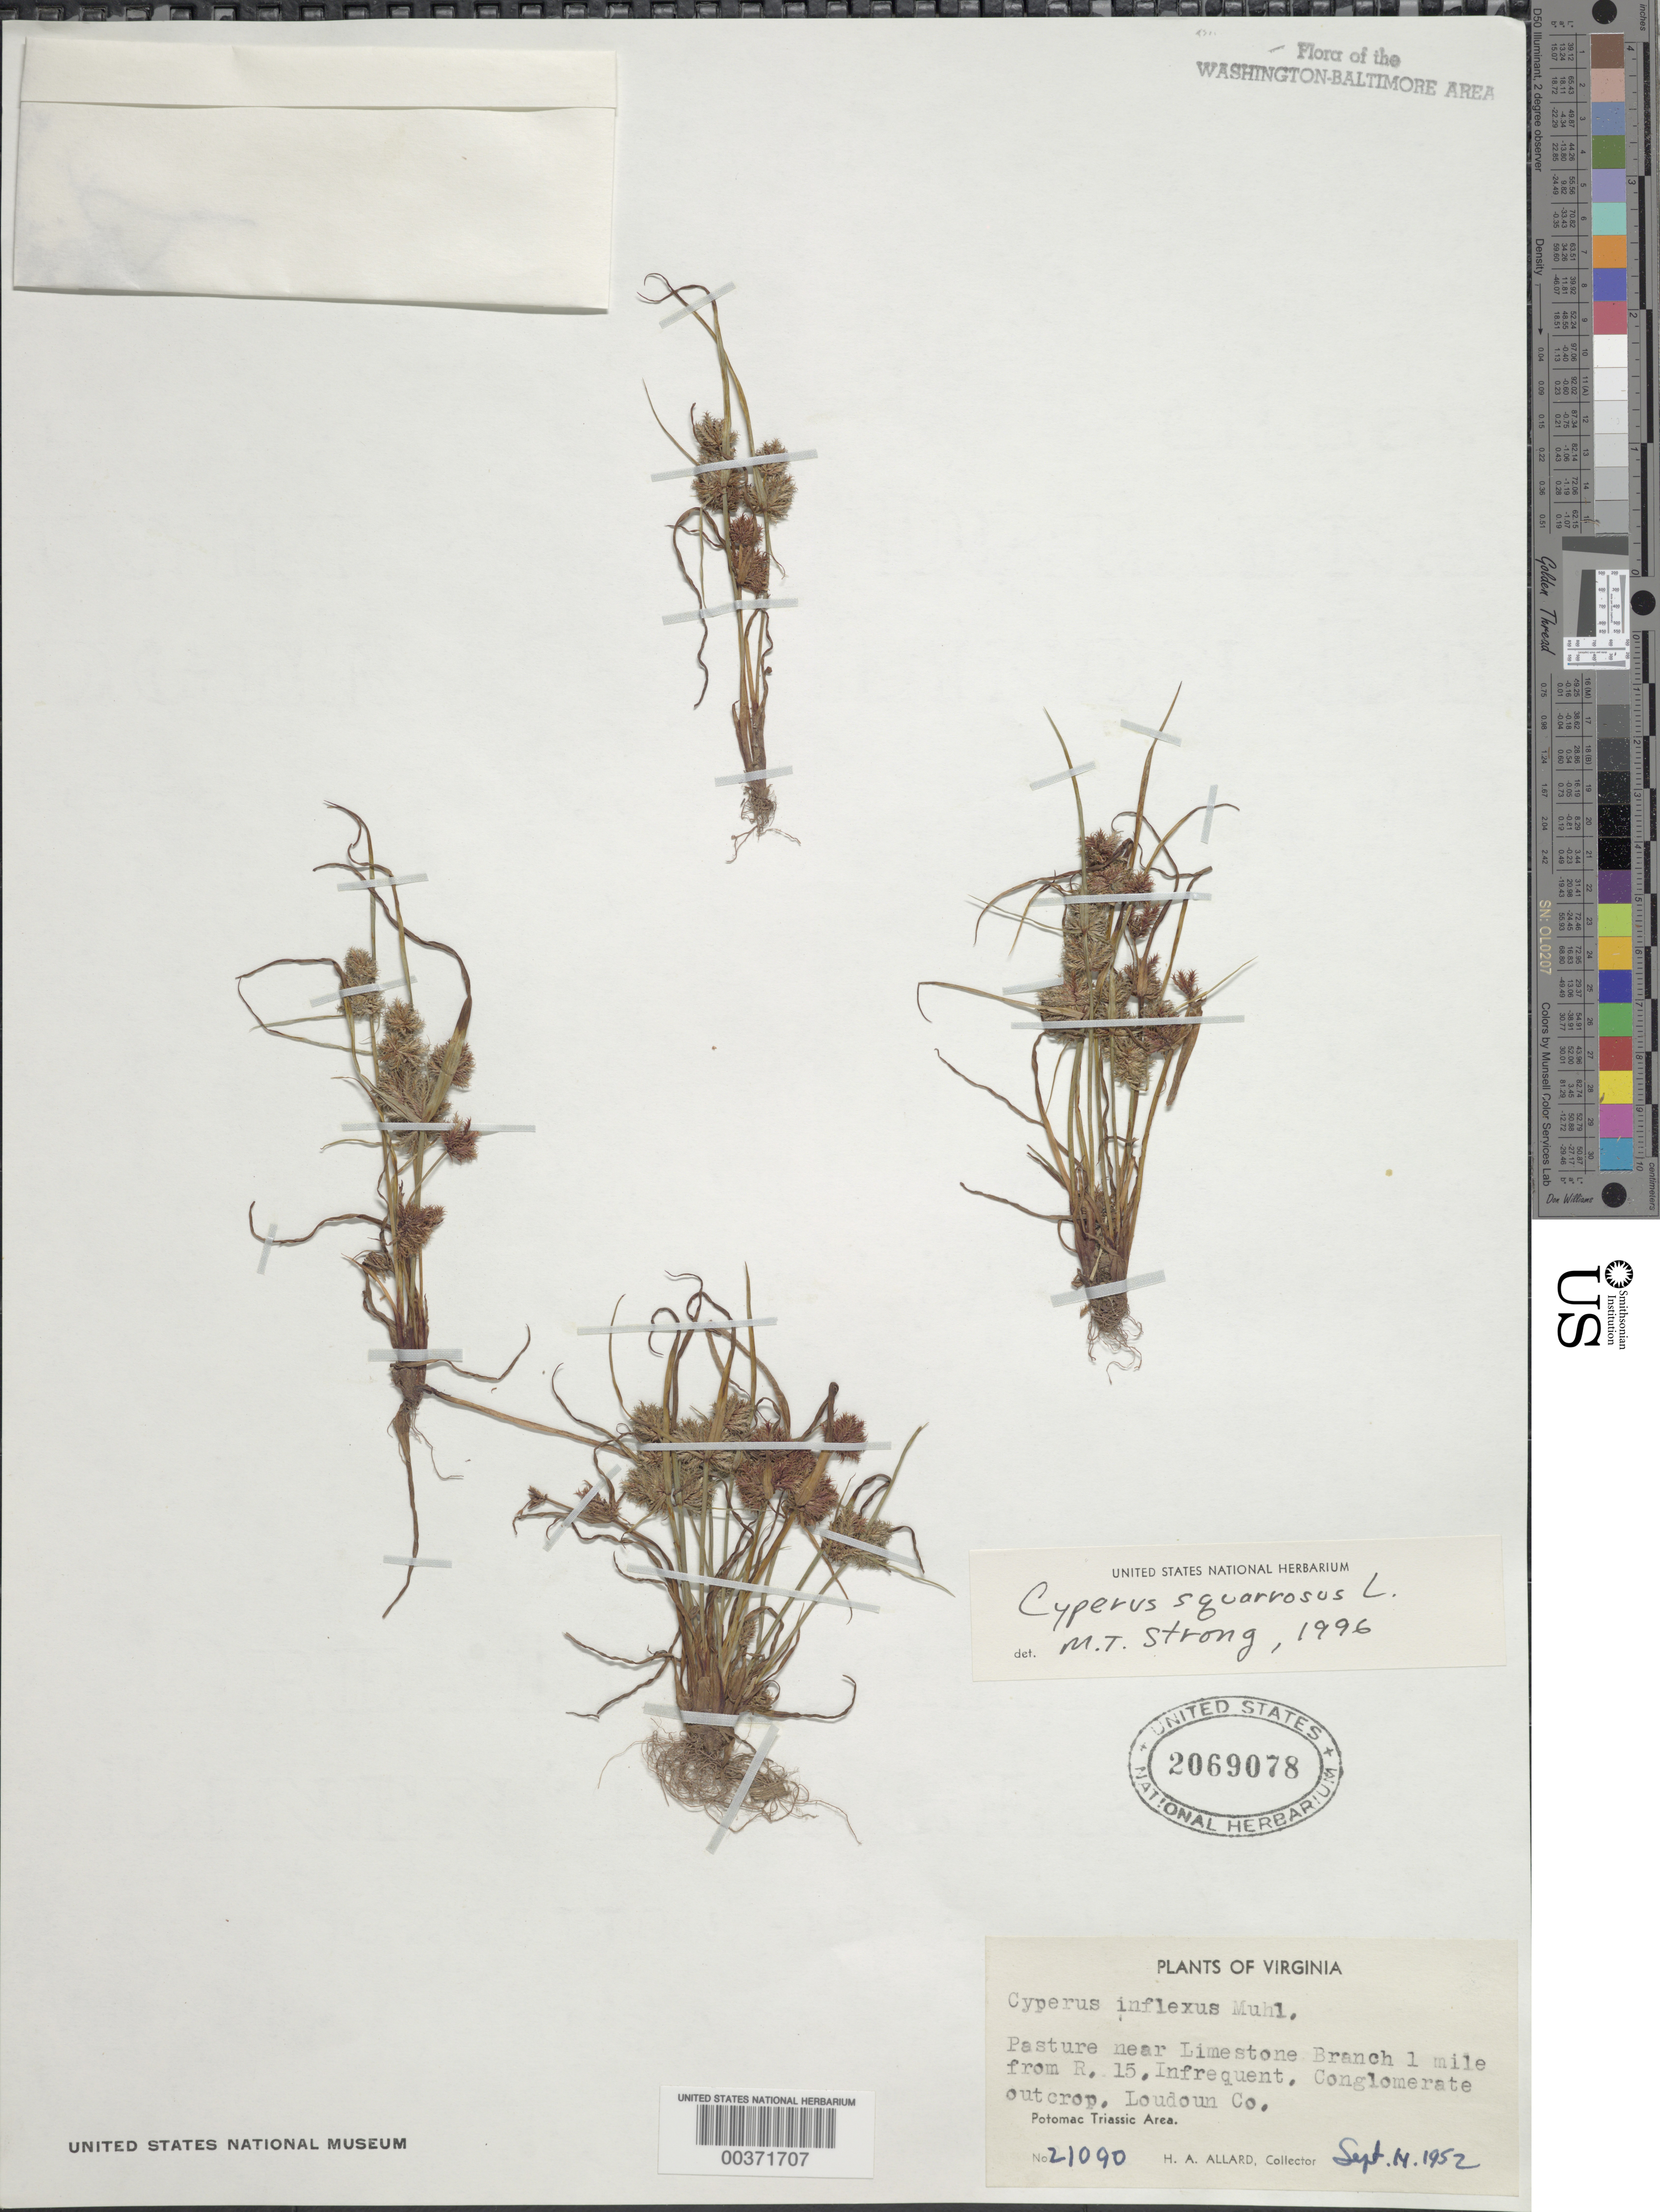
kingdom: Plantae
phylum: Tracheophyta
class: Liliopsida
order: Poales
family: Cyperaceae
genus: Cyperus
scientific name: Cyperus squarrosus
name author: L.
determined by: Strong, M. T., (US), Smithsonian Institution - National Museum of Natural History (UNITED STATES)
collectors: H. A. Allard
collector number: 21090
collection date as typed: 14 Sep 1952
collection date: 1952-09-14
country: United States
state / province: Virginia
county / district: Loudoun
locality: Limestone Branch, and Route 15 vicinity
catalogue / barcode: US 2069078